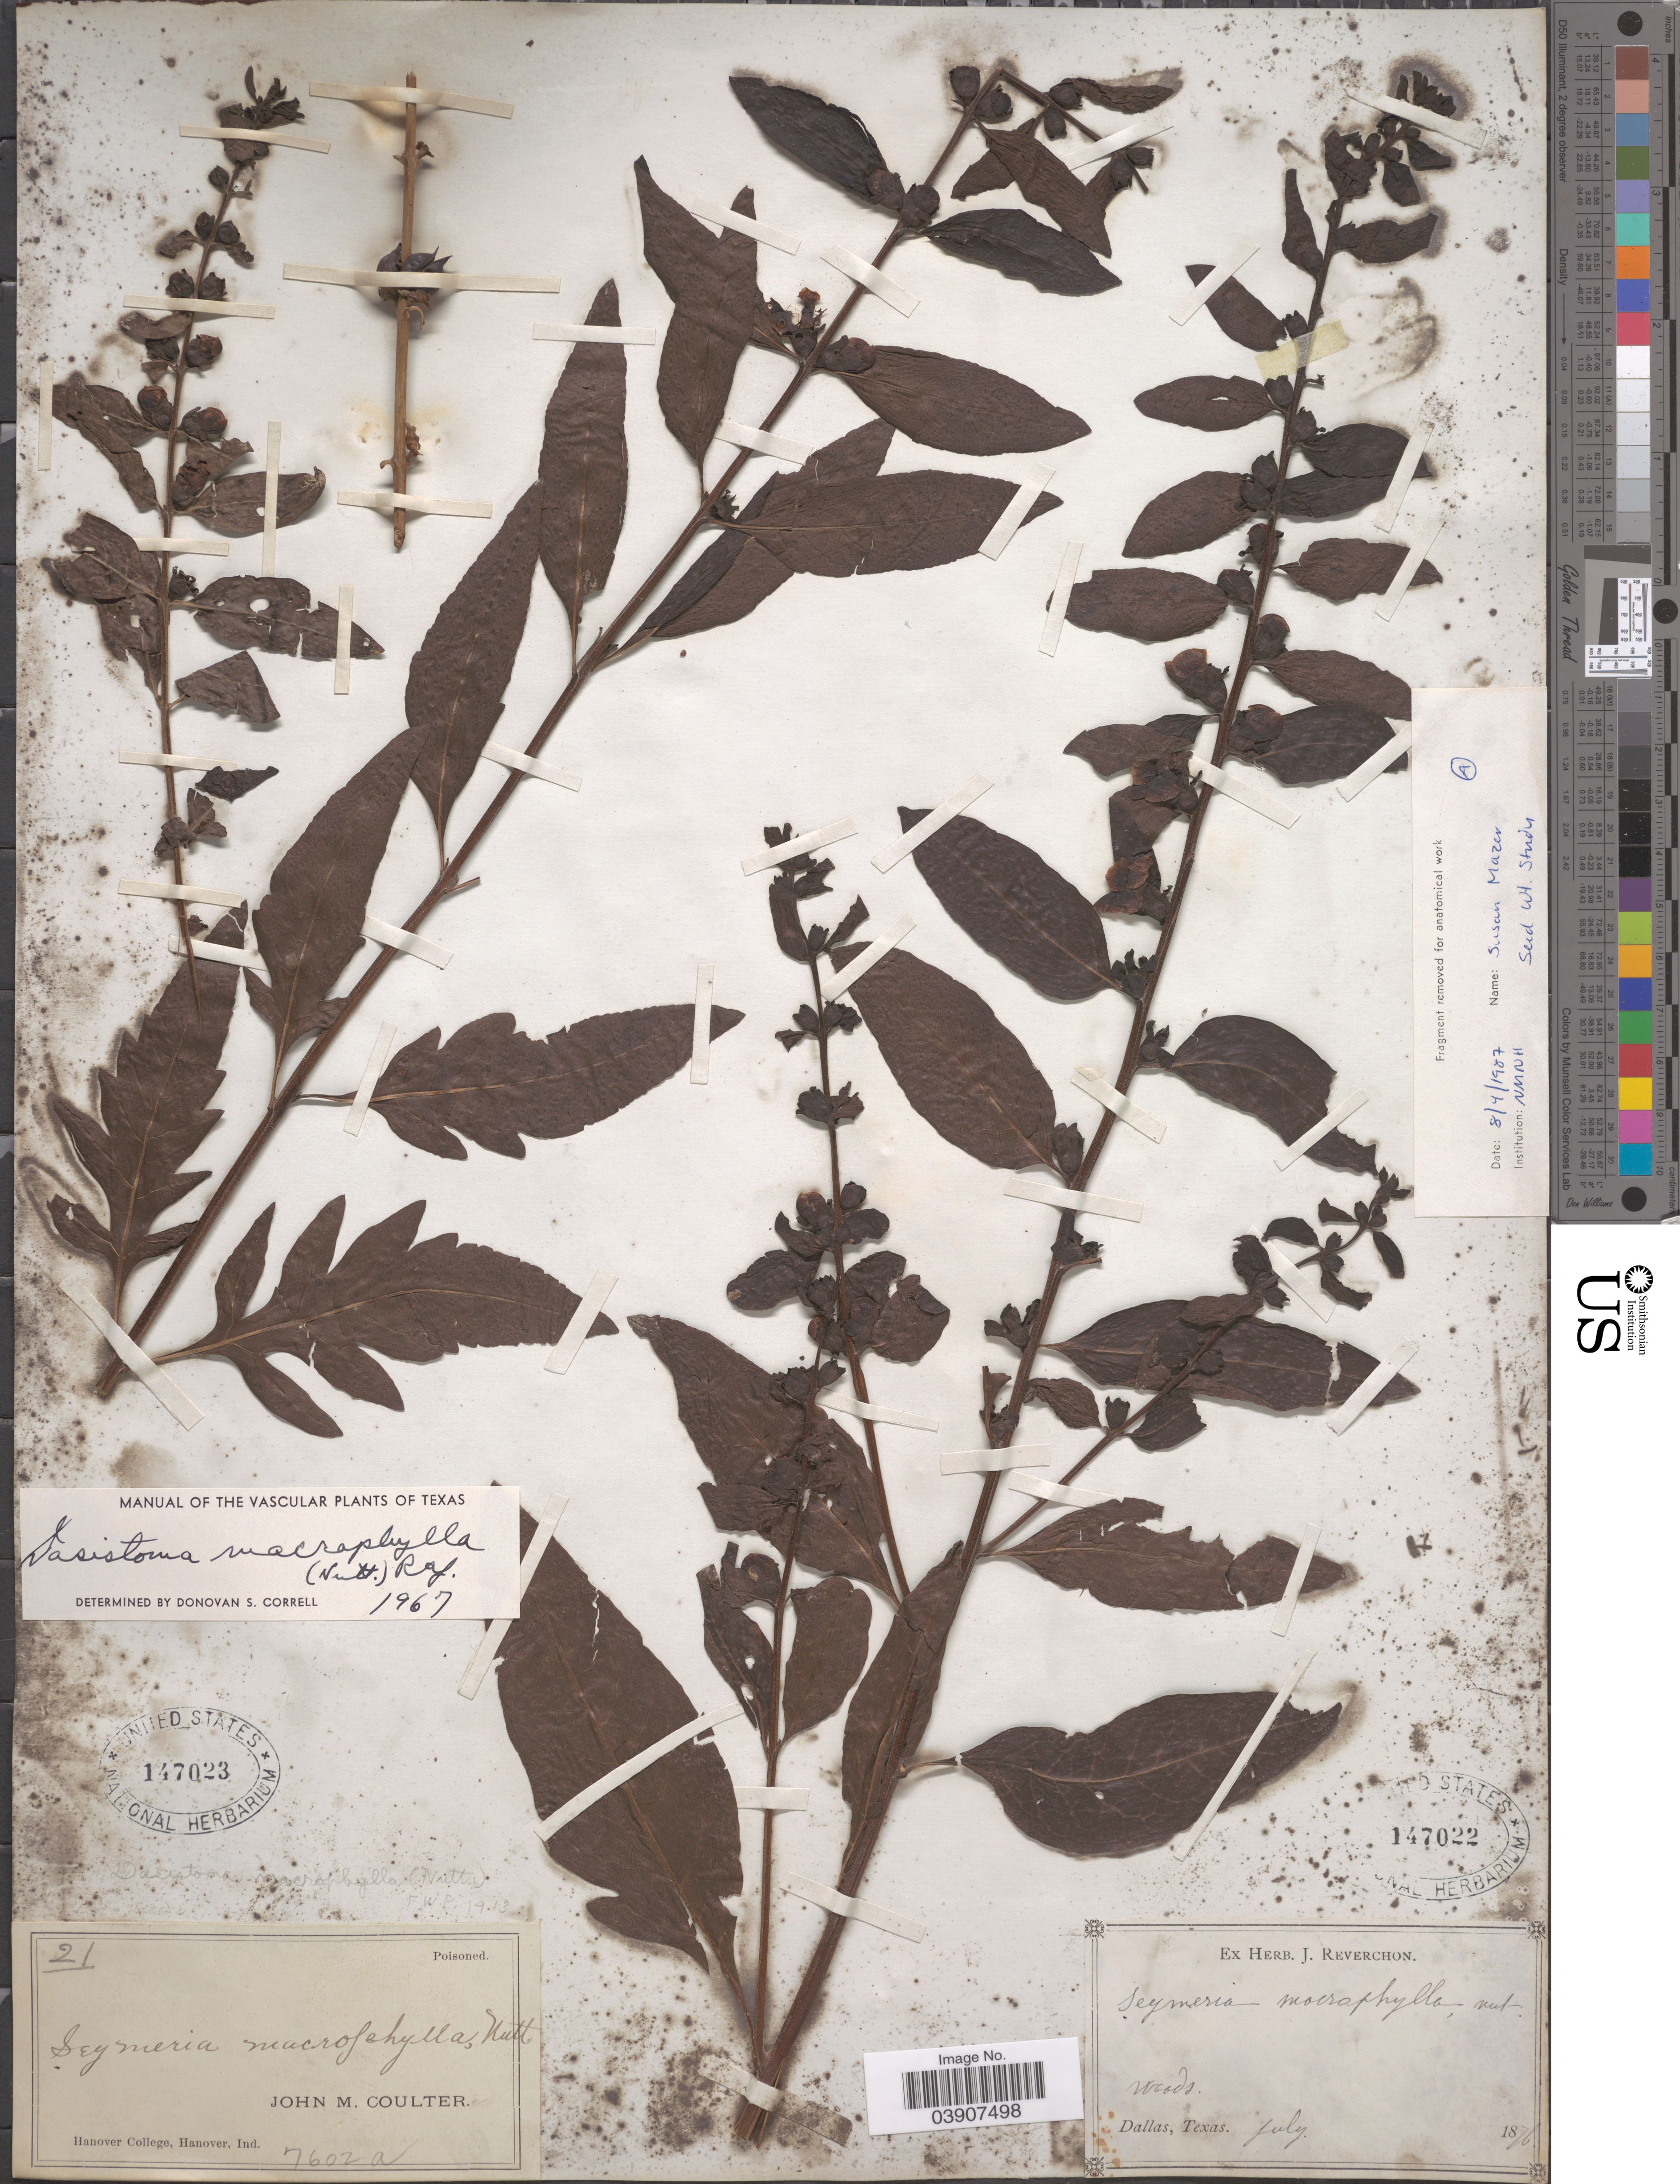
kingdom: Plantae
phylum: Tracheophyta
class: Magnoliopsida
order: Lamiales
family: Orobanchaceae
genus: Dasistoma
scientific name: Dasistoma macrophylla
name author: (Nutt.) Raf.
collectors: J. M. Coulter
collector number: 7602a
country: United States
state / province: Indiana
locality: Hanover College, Hanover.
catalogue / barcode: US 147023-2